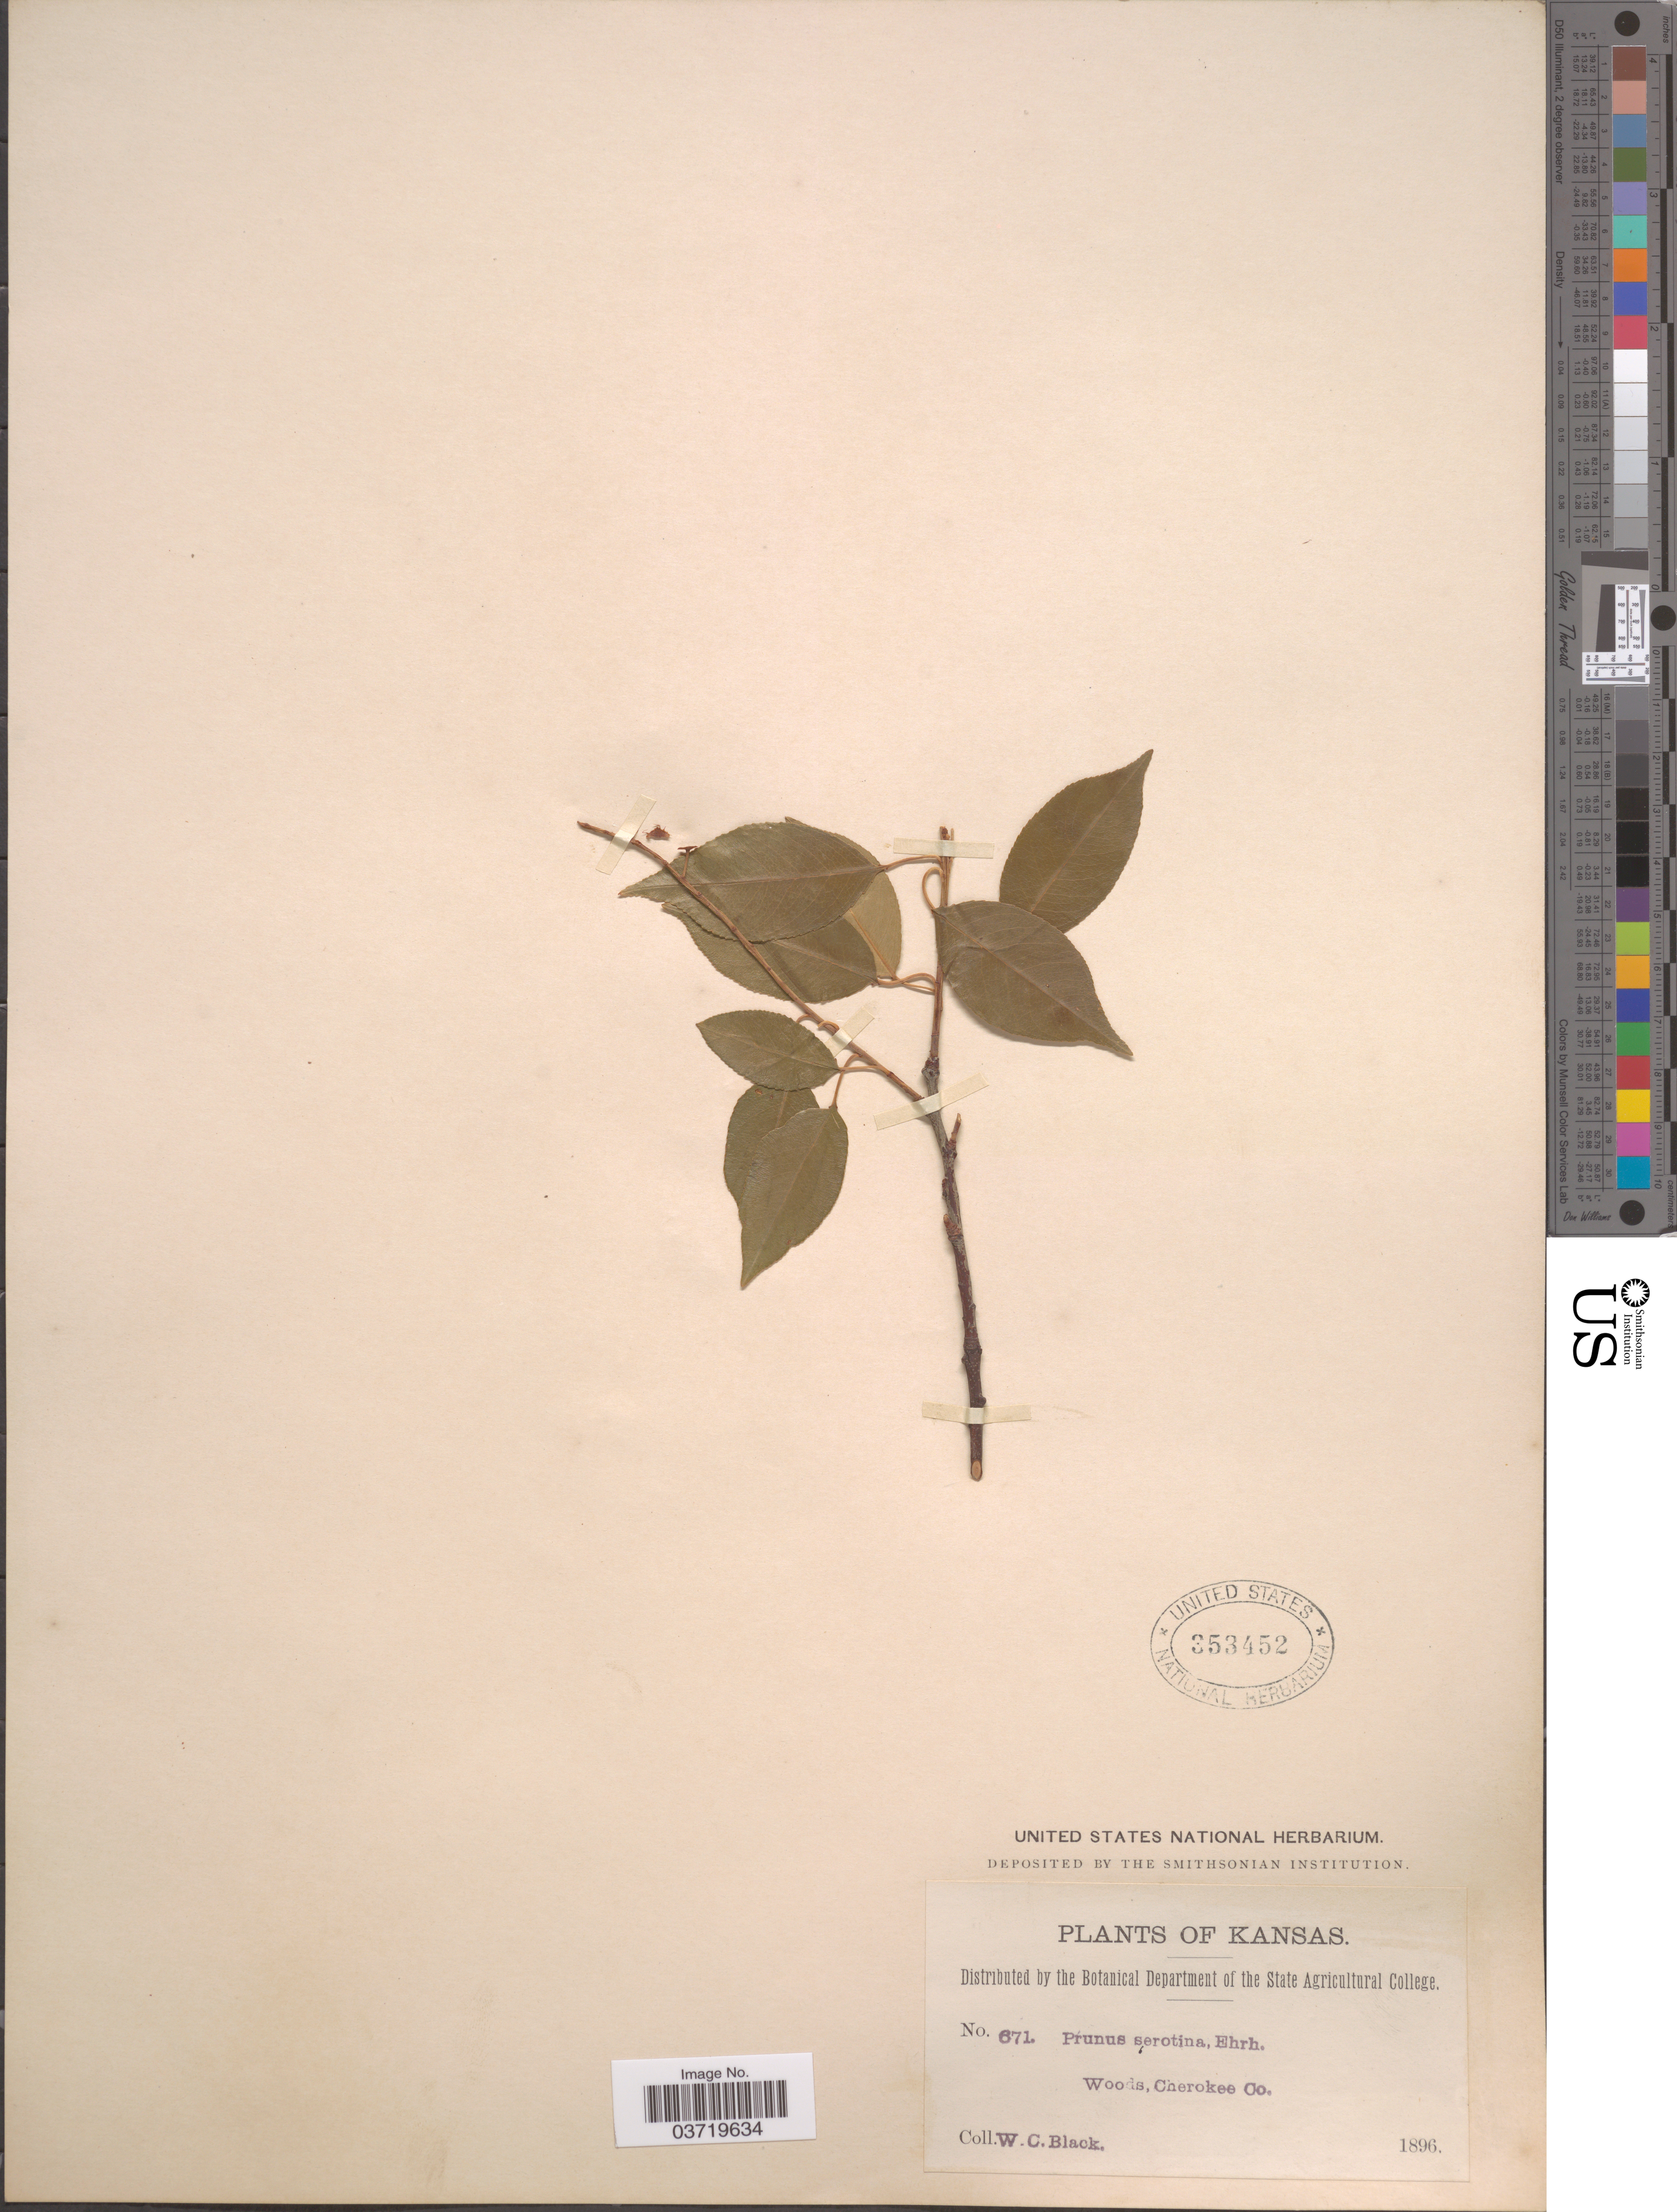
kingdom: Plantae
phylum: Tracheophyta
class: Magnoliopsida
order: Rosales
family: Rosaceae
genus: Prunus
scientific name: Prunus serotina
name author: Ehrh.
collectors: W. Black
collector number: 671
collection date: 1896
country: United States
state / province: Kansas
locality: Cherokee Co.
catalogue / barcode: US 353452